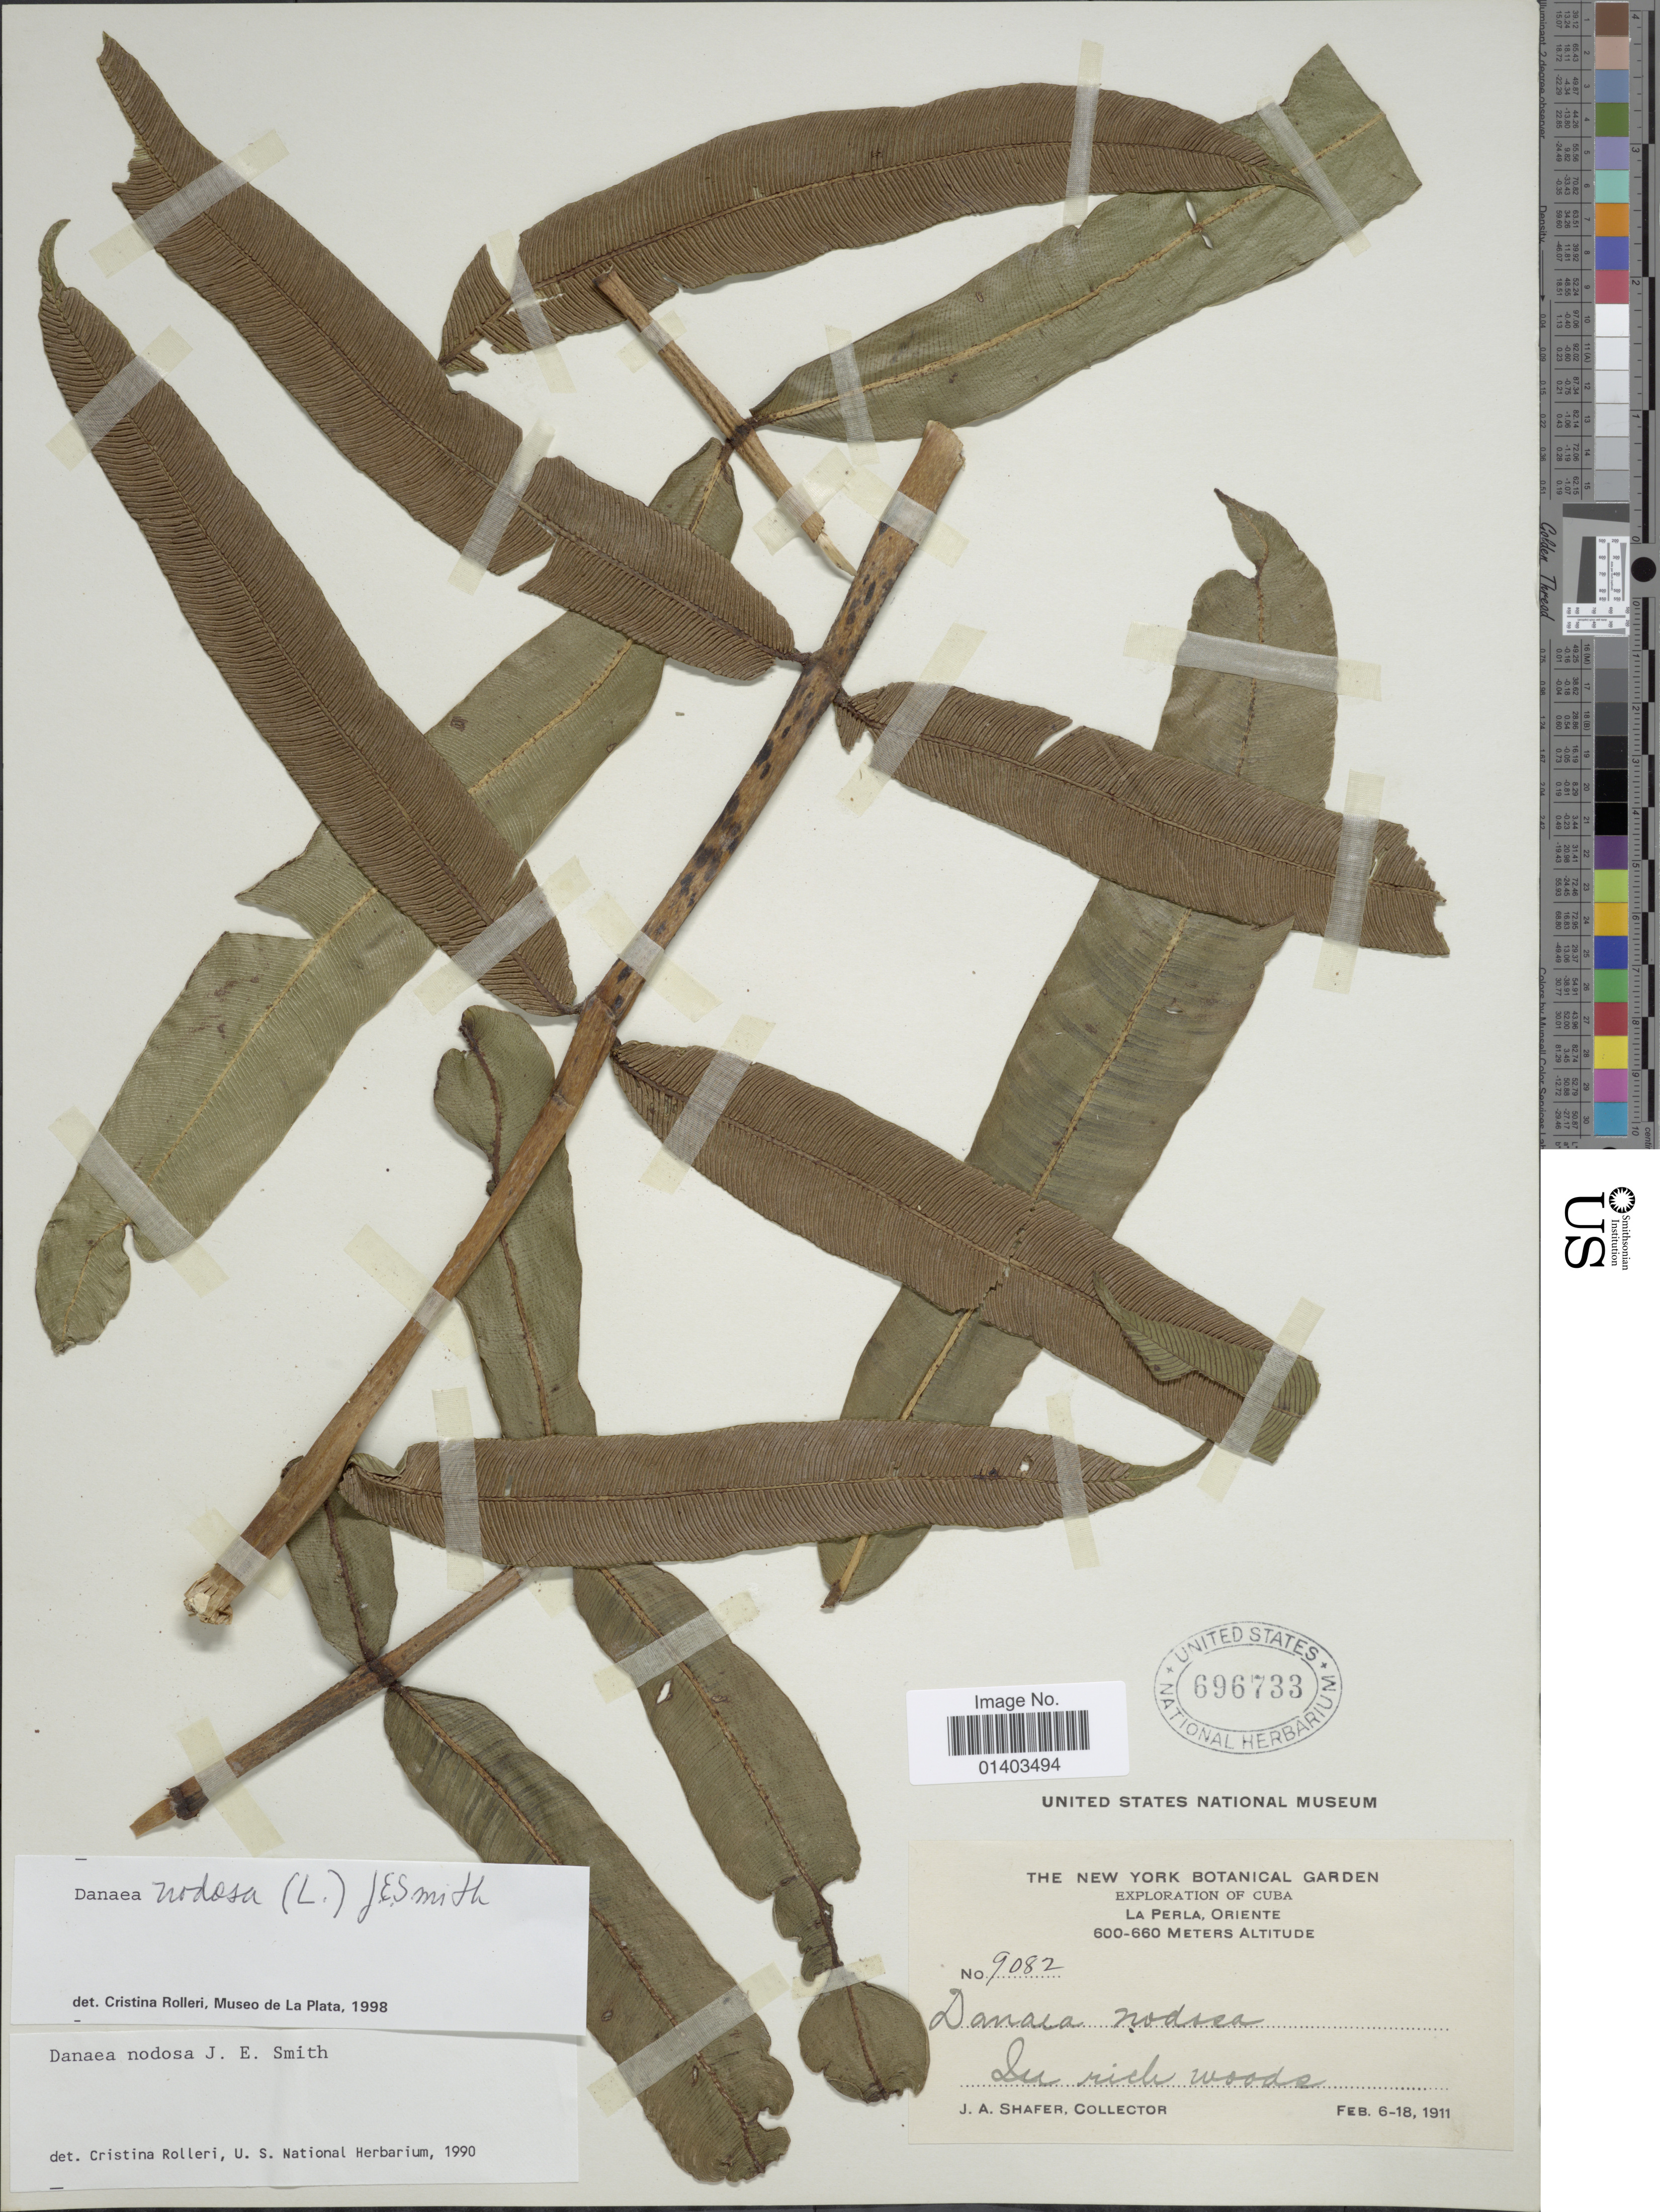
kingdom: Plantae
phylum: Tracheophyta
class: Polypodiopsida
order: Marattiales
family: Marattiaceae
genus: Danaea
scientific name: Danaea nodosa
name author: (L.) Sm.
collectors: J. A. Shafer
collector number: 9082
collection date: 1911-02-06/1911-02-18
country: Cuba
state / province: Oriente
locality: La Perla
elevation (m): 600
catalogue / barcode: US 696733